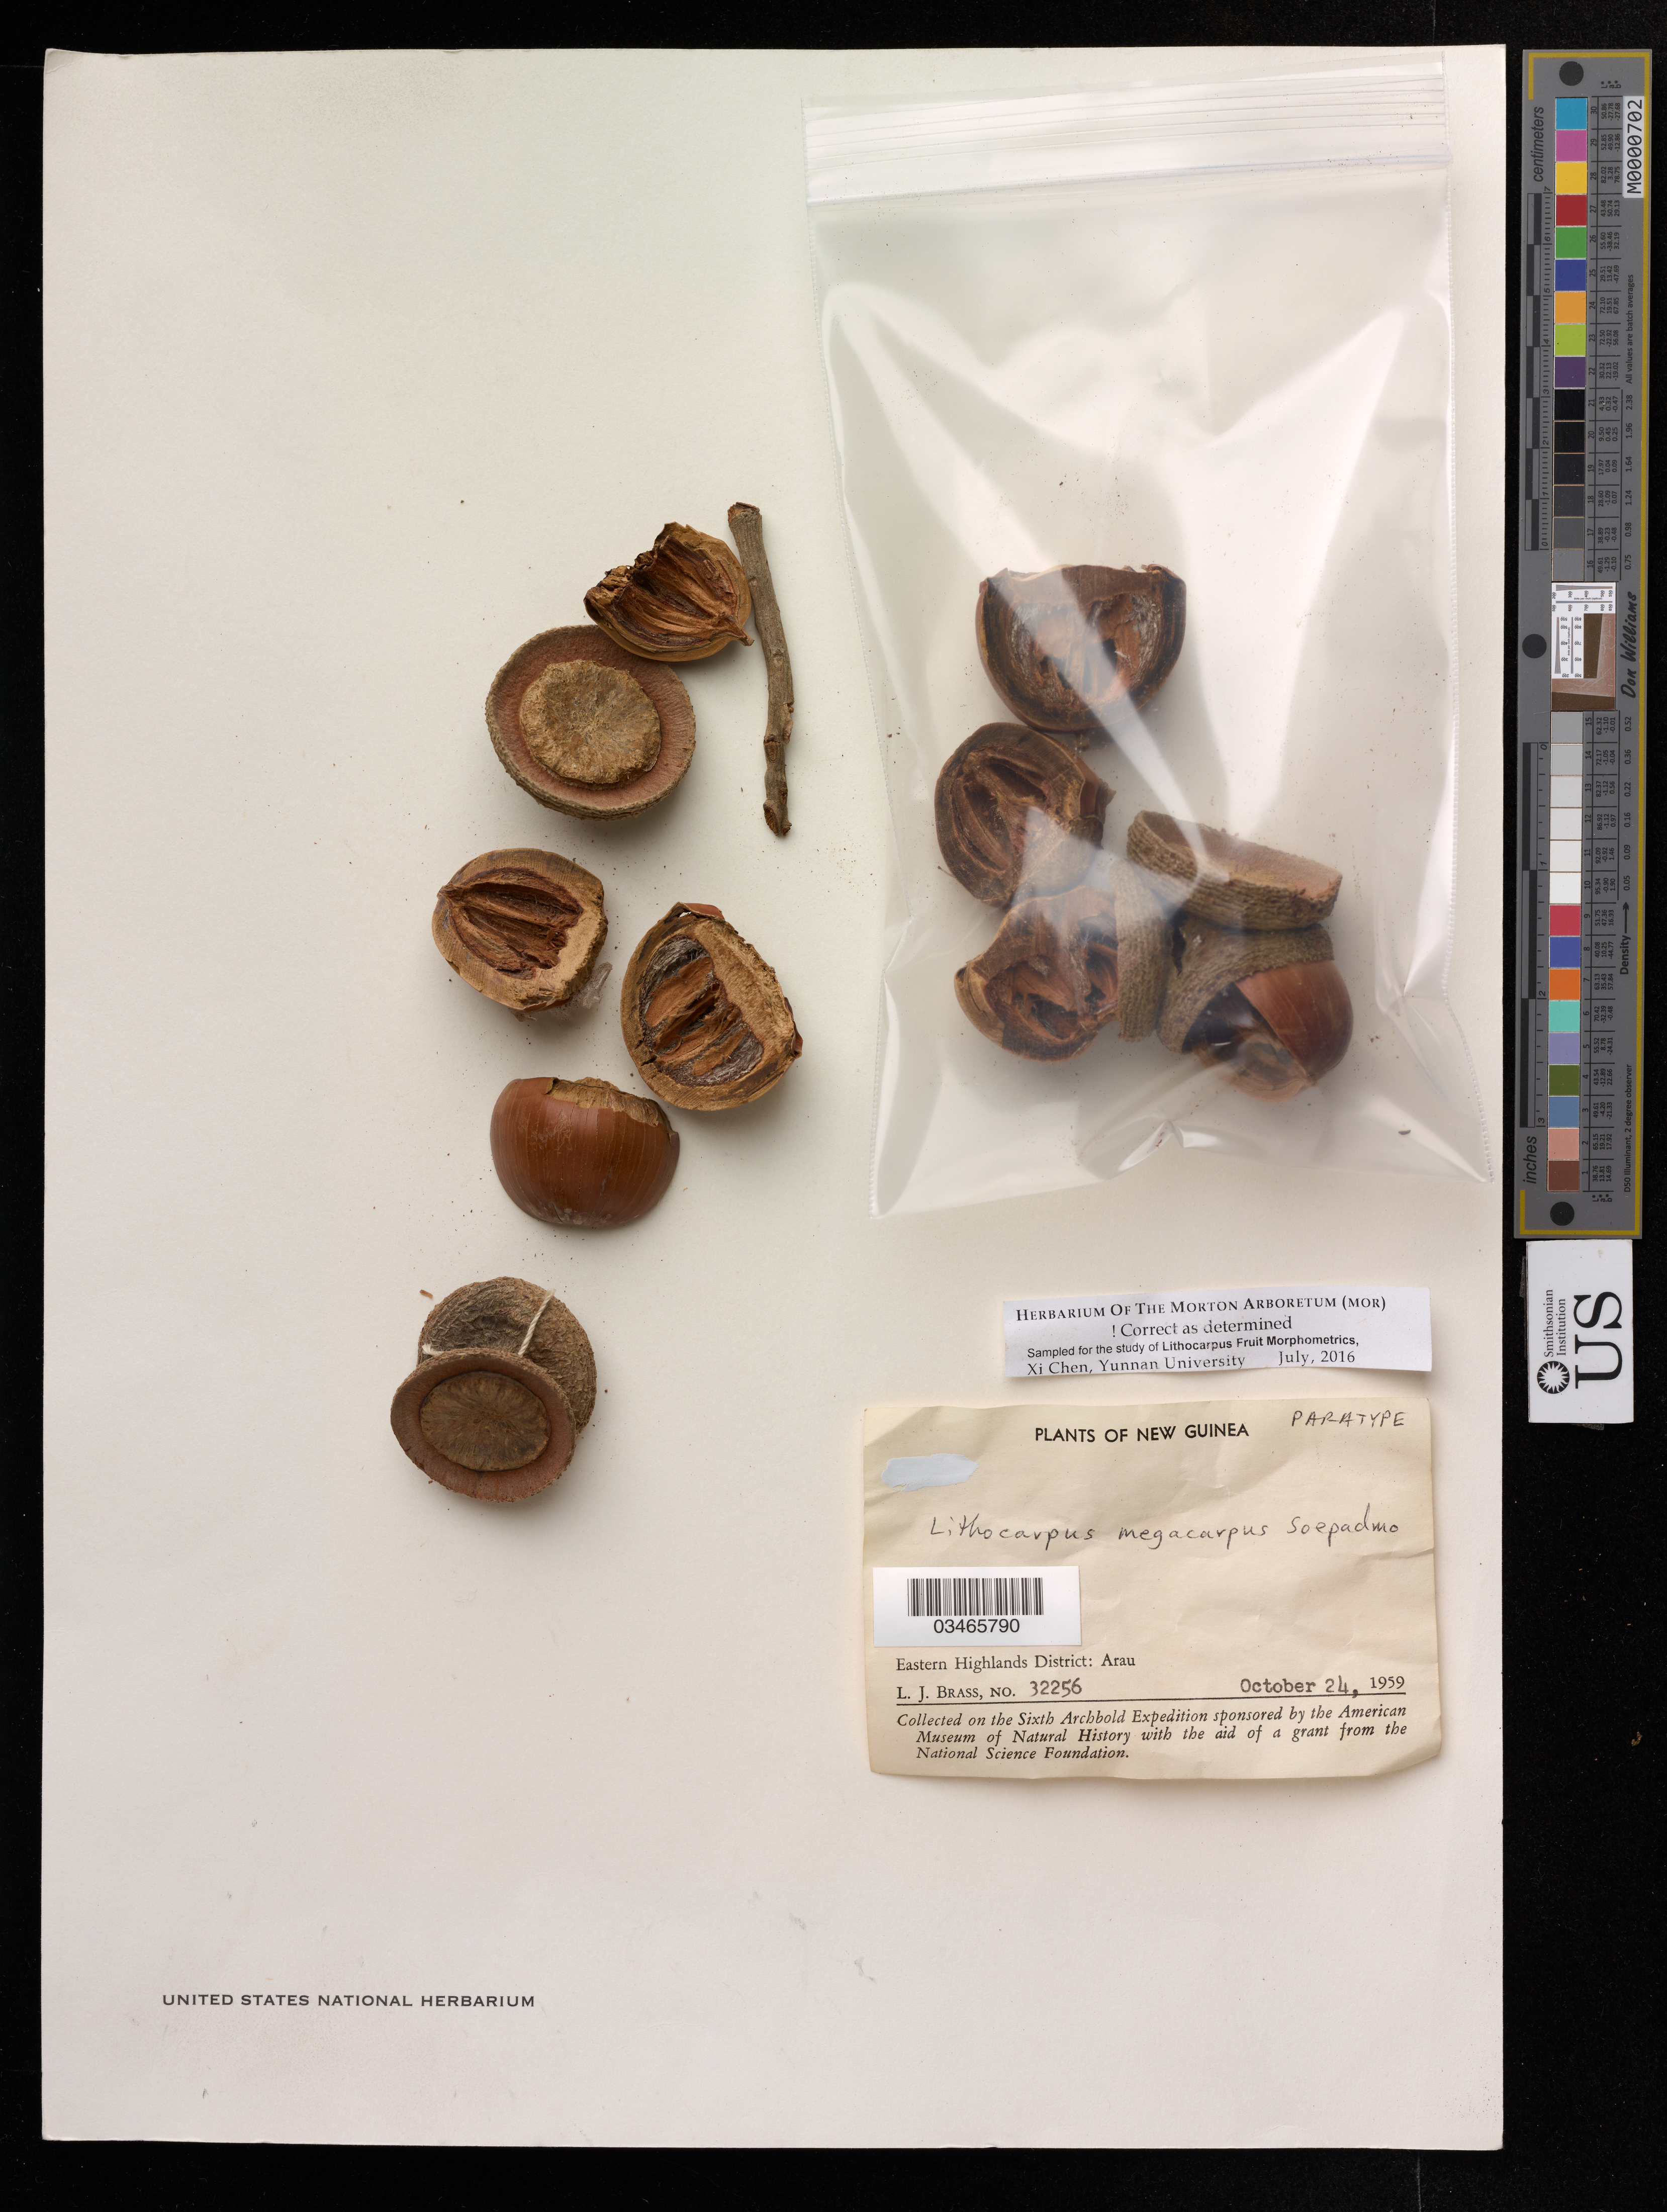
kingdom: Plantae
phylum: Tracheophyta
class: Magnoliopsida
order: Fagales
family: Fagaceae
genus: Lithocarpus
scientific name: Lithocarpus megacarpus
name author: Soepadmo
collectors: L. J. Brass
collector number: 32256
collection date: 1959-10-24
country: Papua New Guinea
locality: New Guinea. Eastern Highlands District: Arau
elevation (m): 1400